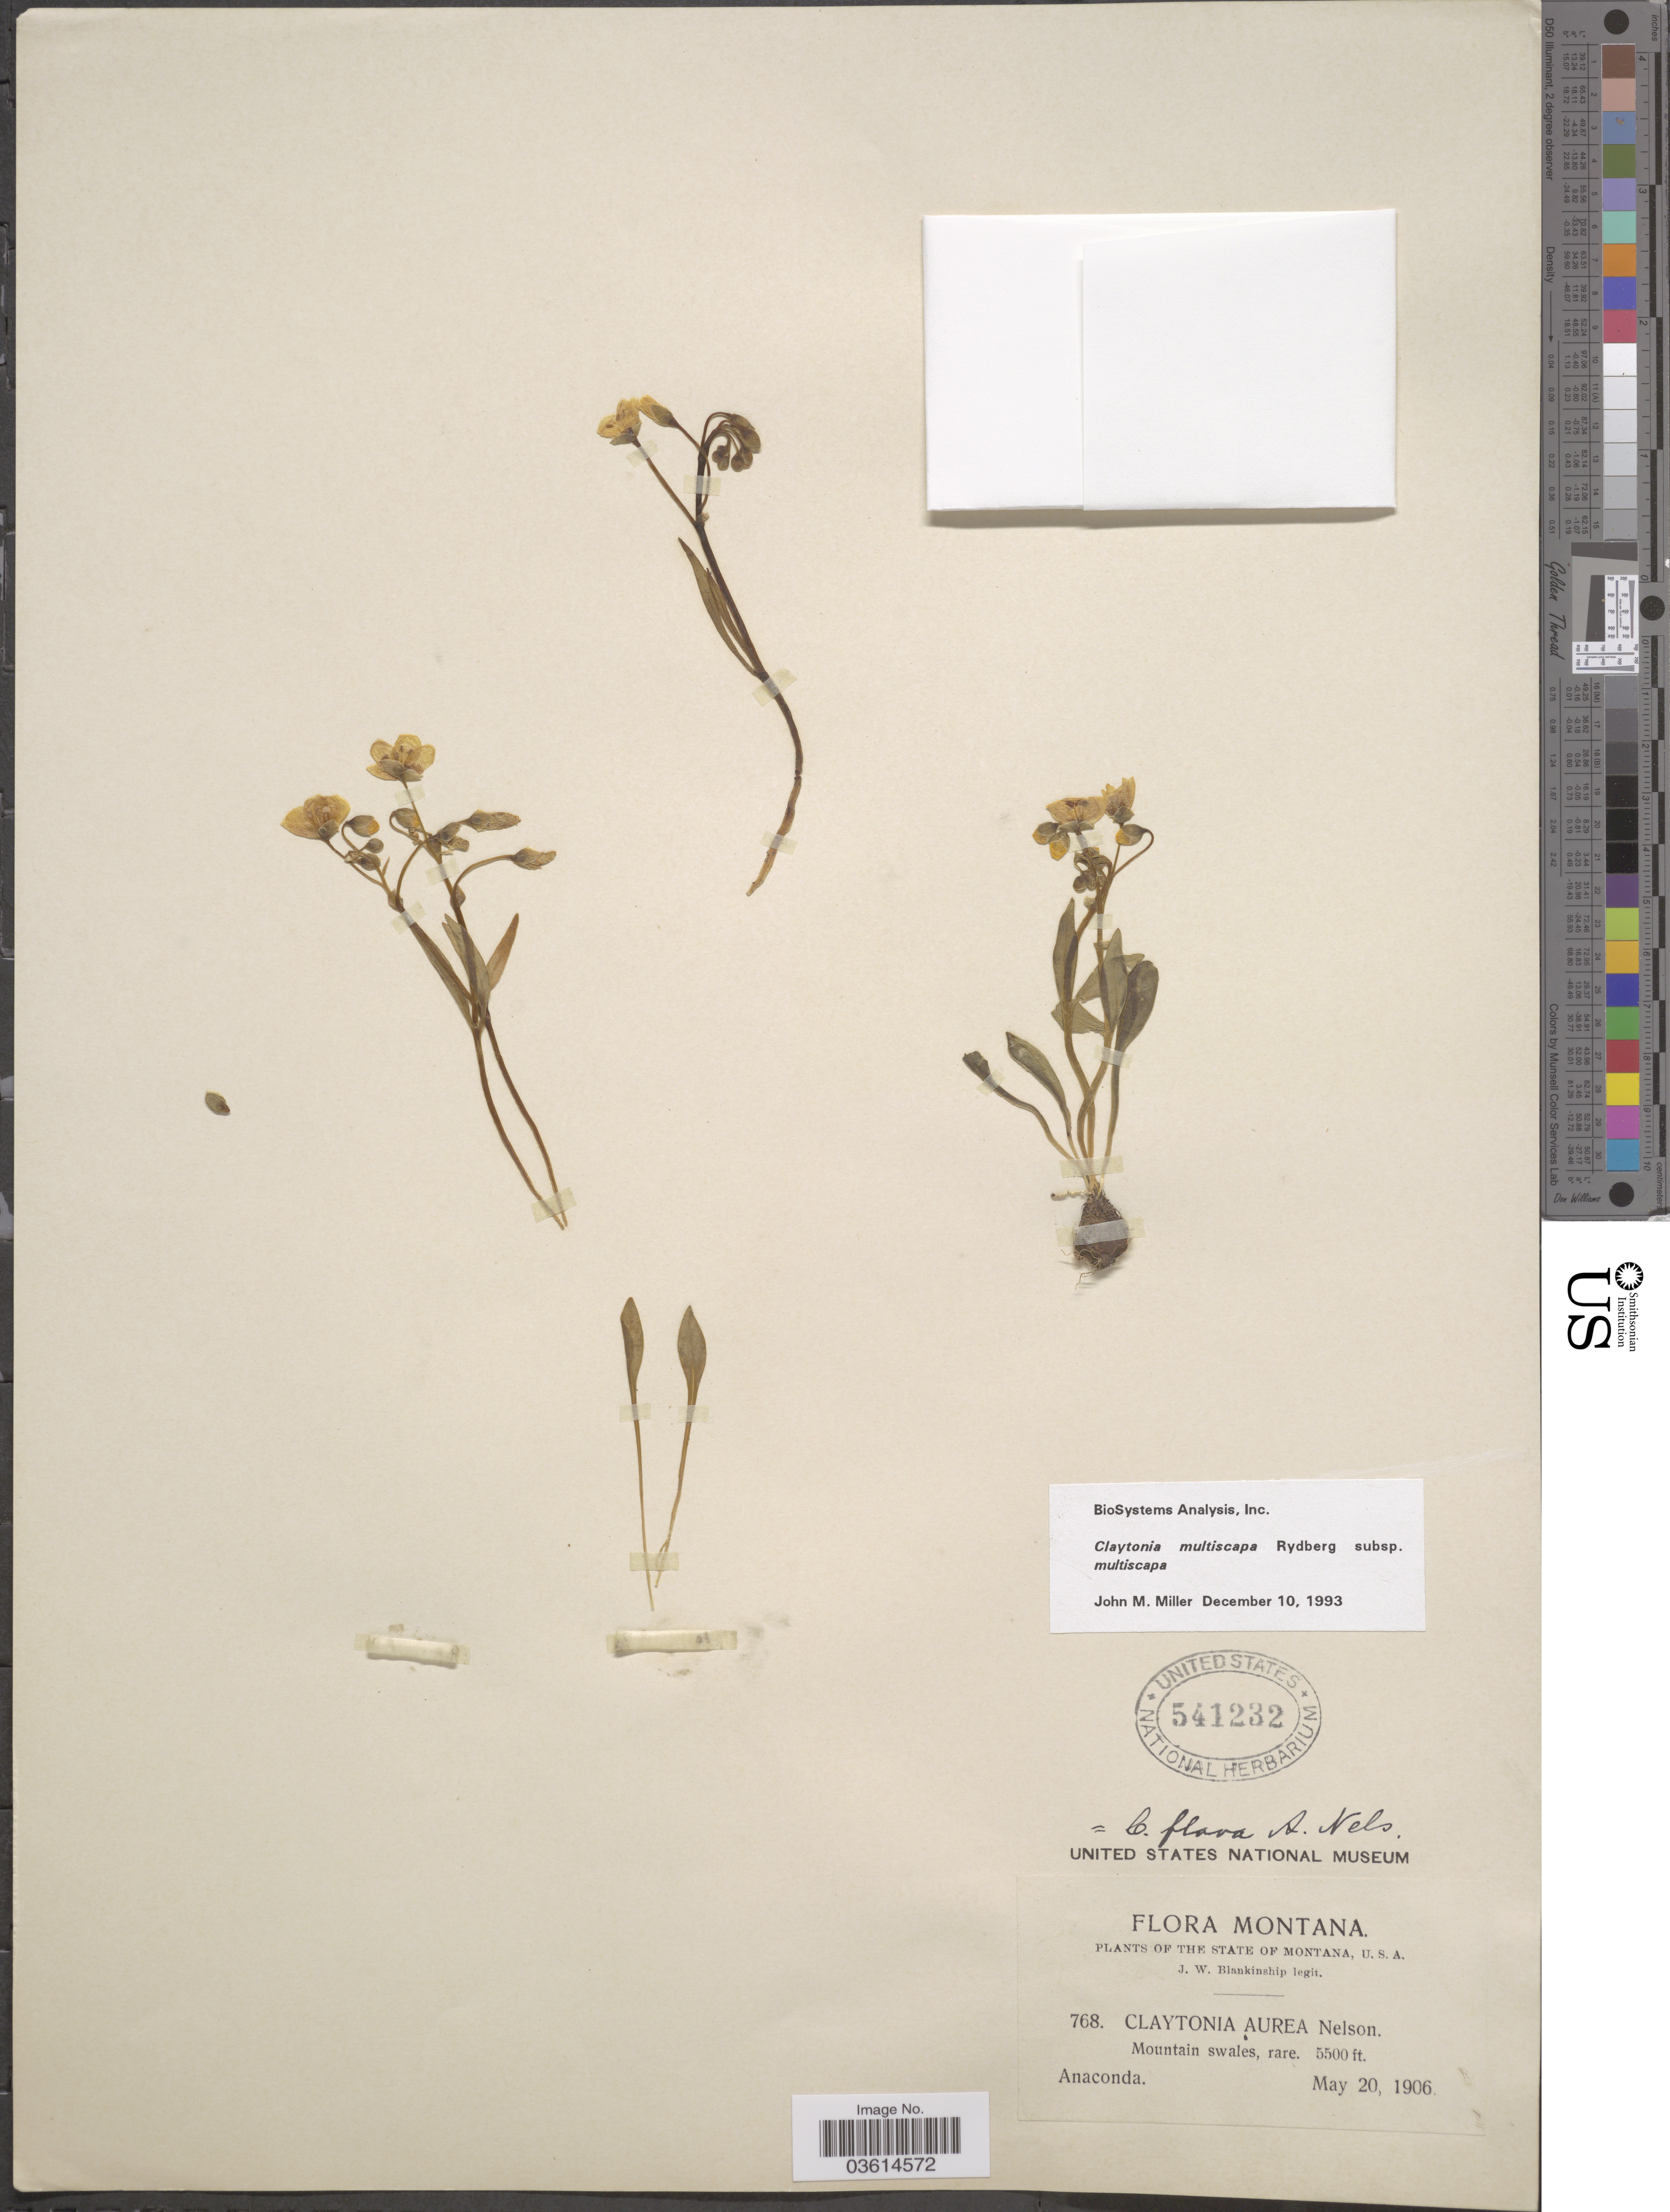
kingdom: Plantae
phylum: Tracheophyta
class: Magnoliopsida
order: Caryophyllales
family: Montiaceae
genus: Claytonia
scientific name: Claytonia multiscapa subsp. multiscapa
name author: Rydb.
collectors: J. W. Blankinship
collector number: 768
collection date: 1906-05-20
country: United States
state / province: Montana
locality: U.S.A. Anaconda.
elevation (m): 1676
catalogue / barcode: US 541232